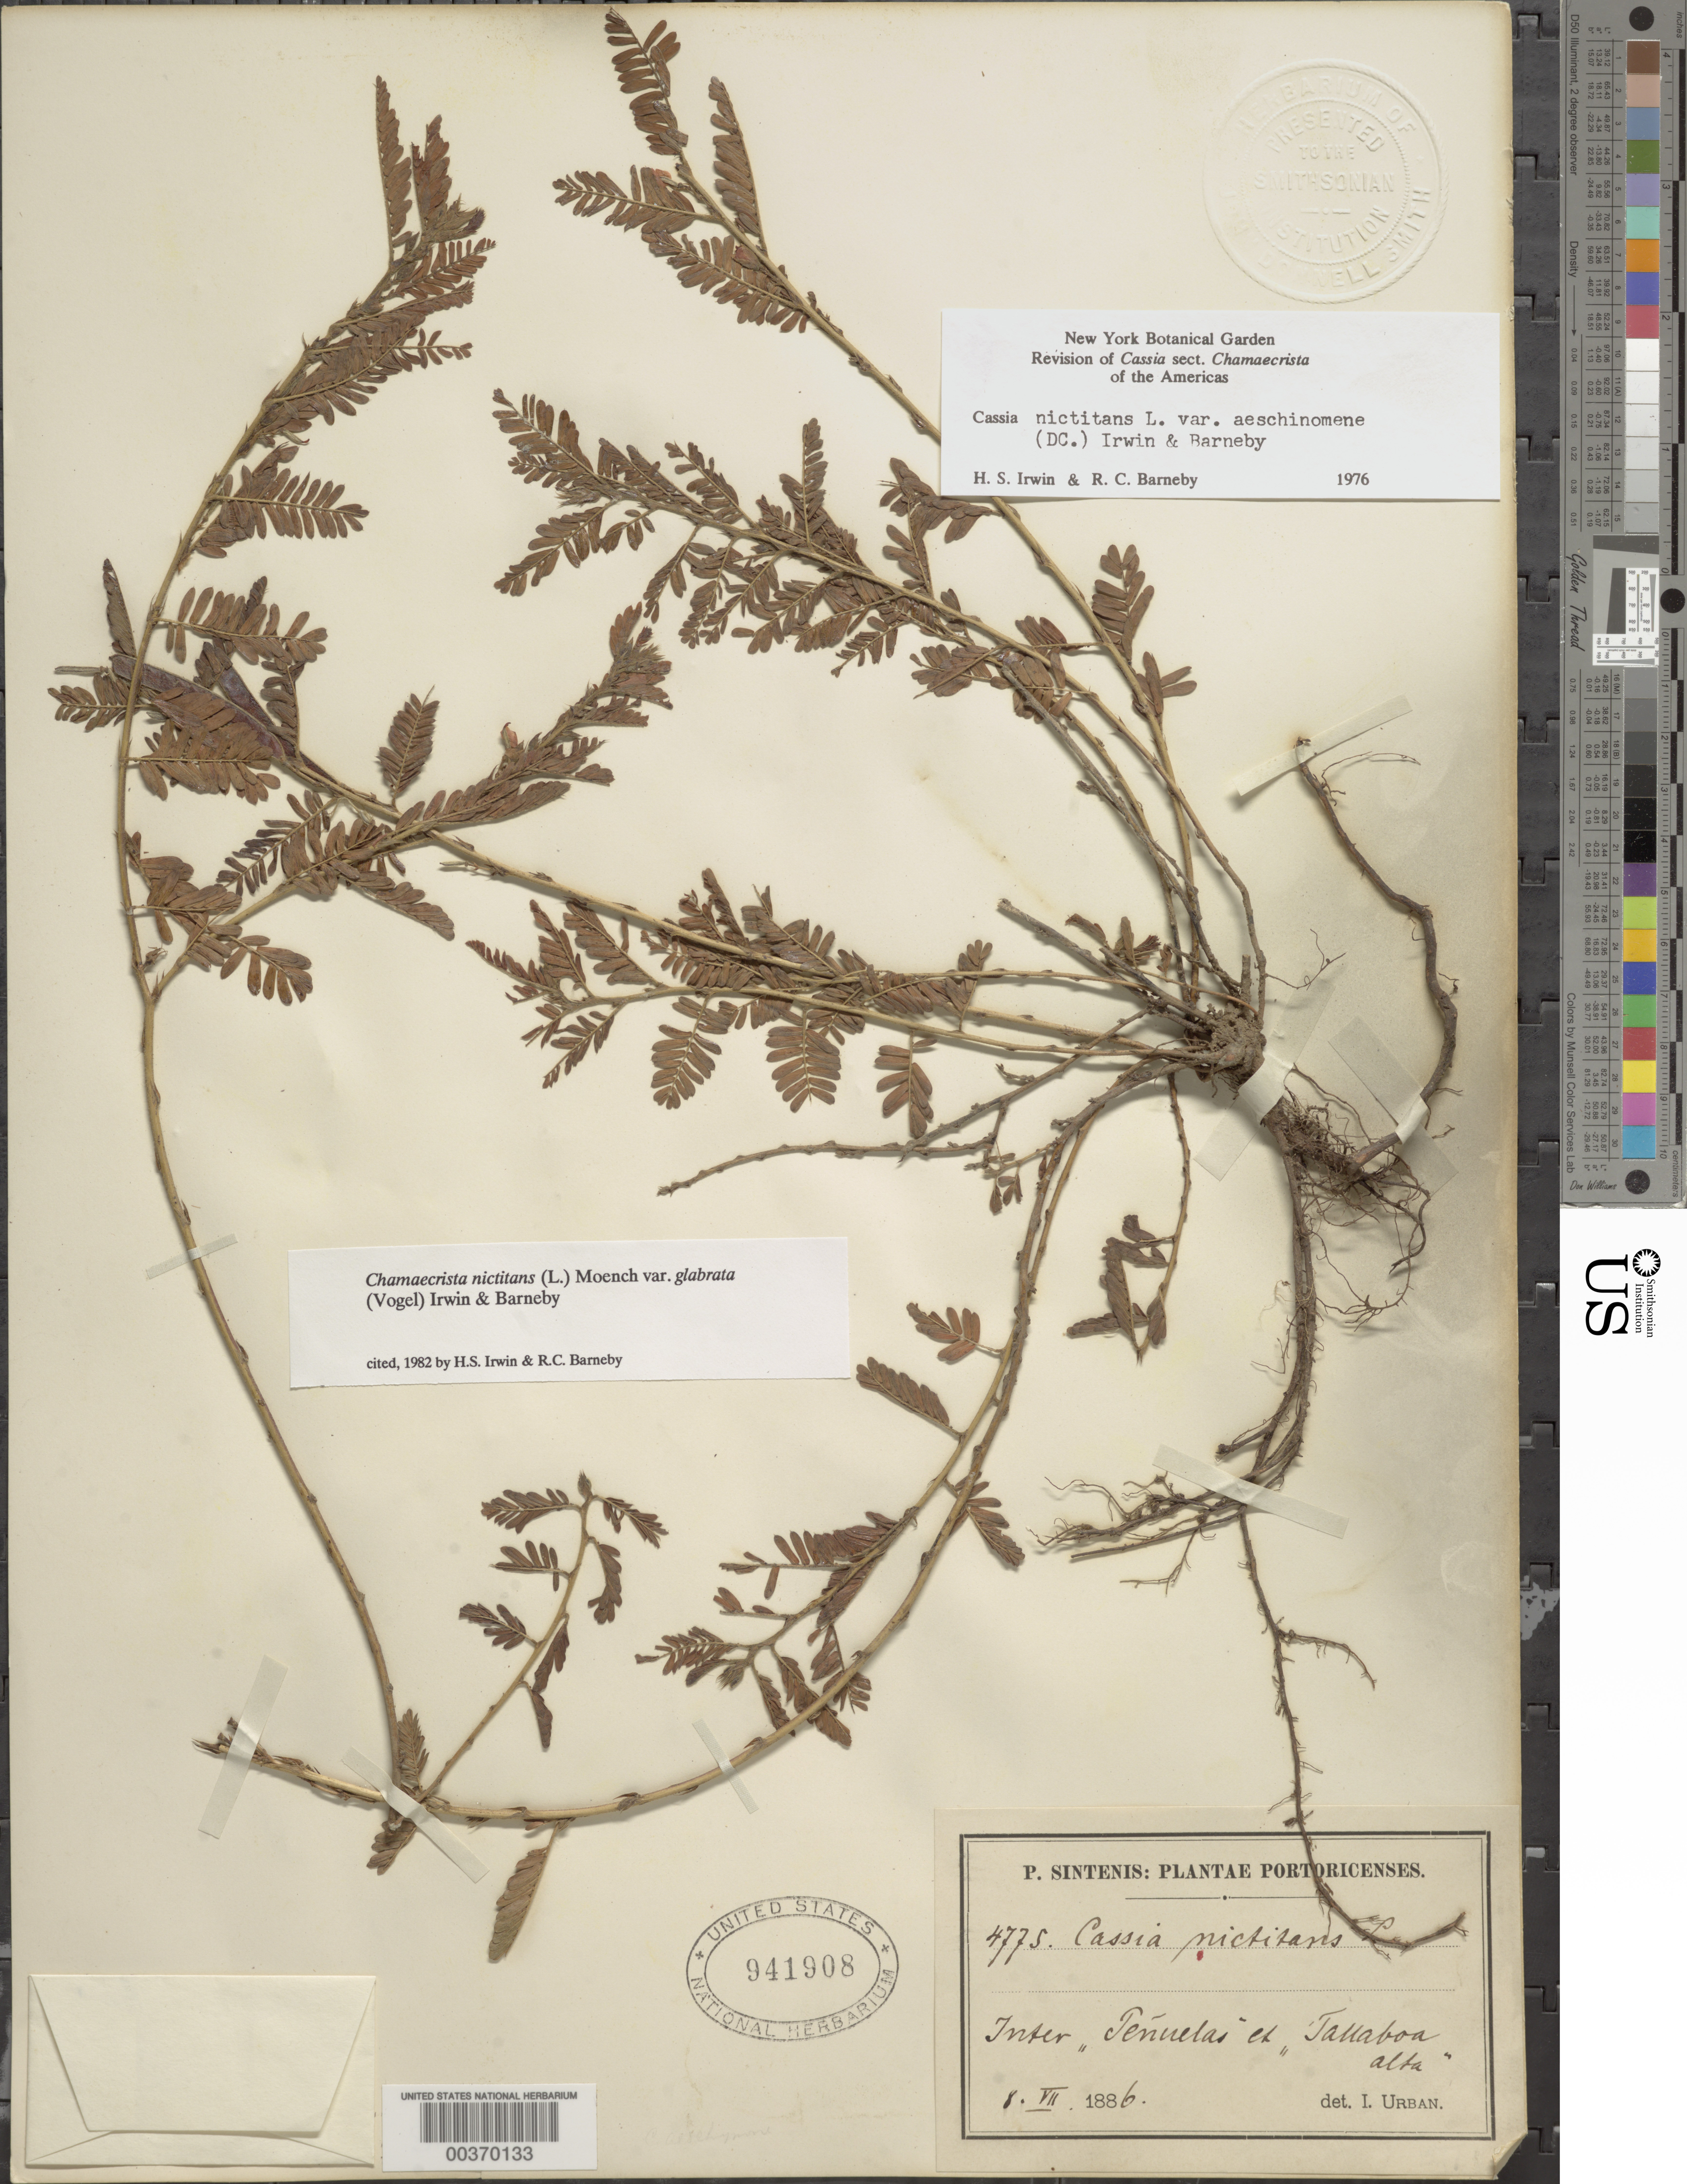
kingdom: Plantae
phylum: Tracheophyta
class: Magnoliopsida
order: Fabales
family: Fabaceae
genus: Chamaecrista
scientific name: Chamaecrista nictitans var. glabrata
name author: (Vogel) H.S. Irwin & Barneby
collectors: P. Sintenis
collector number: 4775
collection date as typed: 08 Jul 1886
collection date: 1886-07-08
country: Puerto Rico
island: Greater Antilles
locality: Inter "penuelas et tallaboa alta"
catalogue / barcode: US 941908